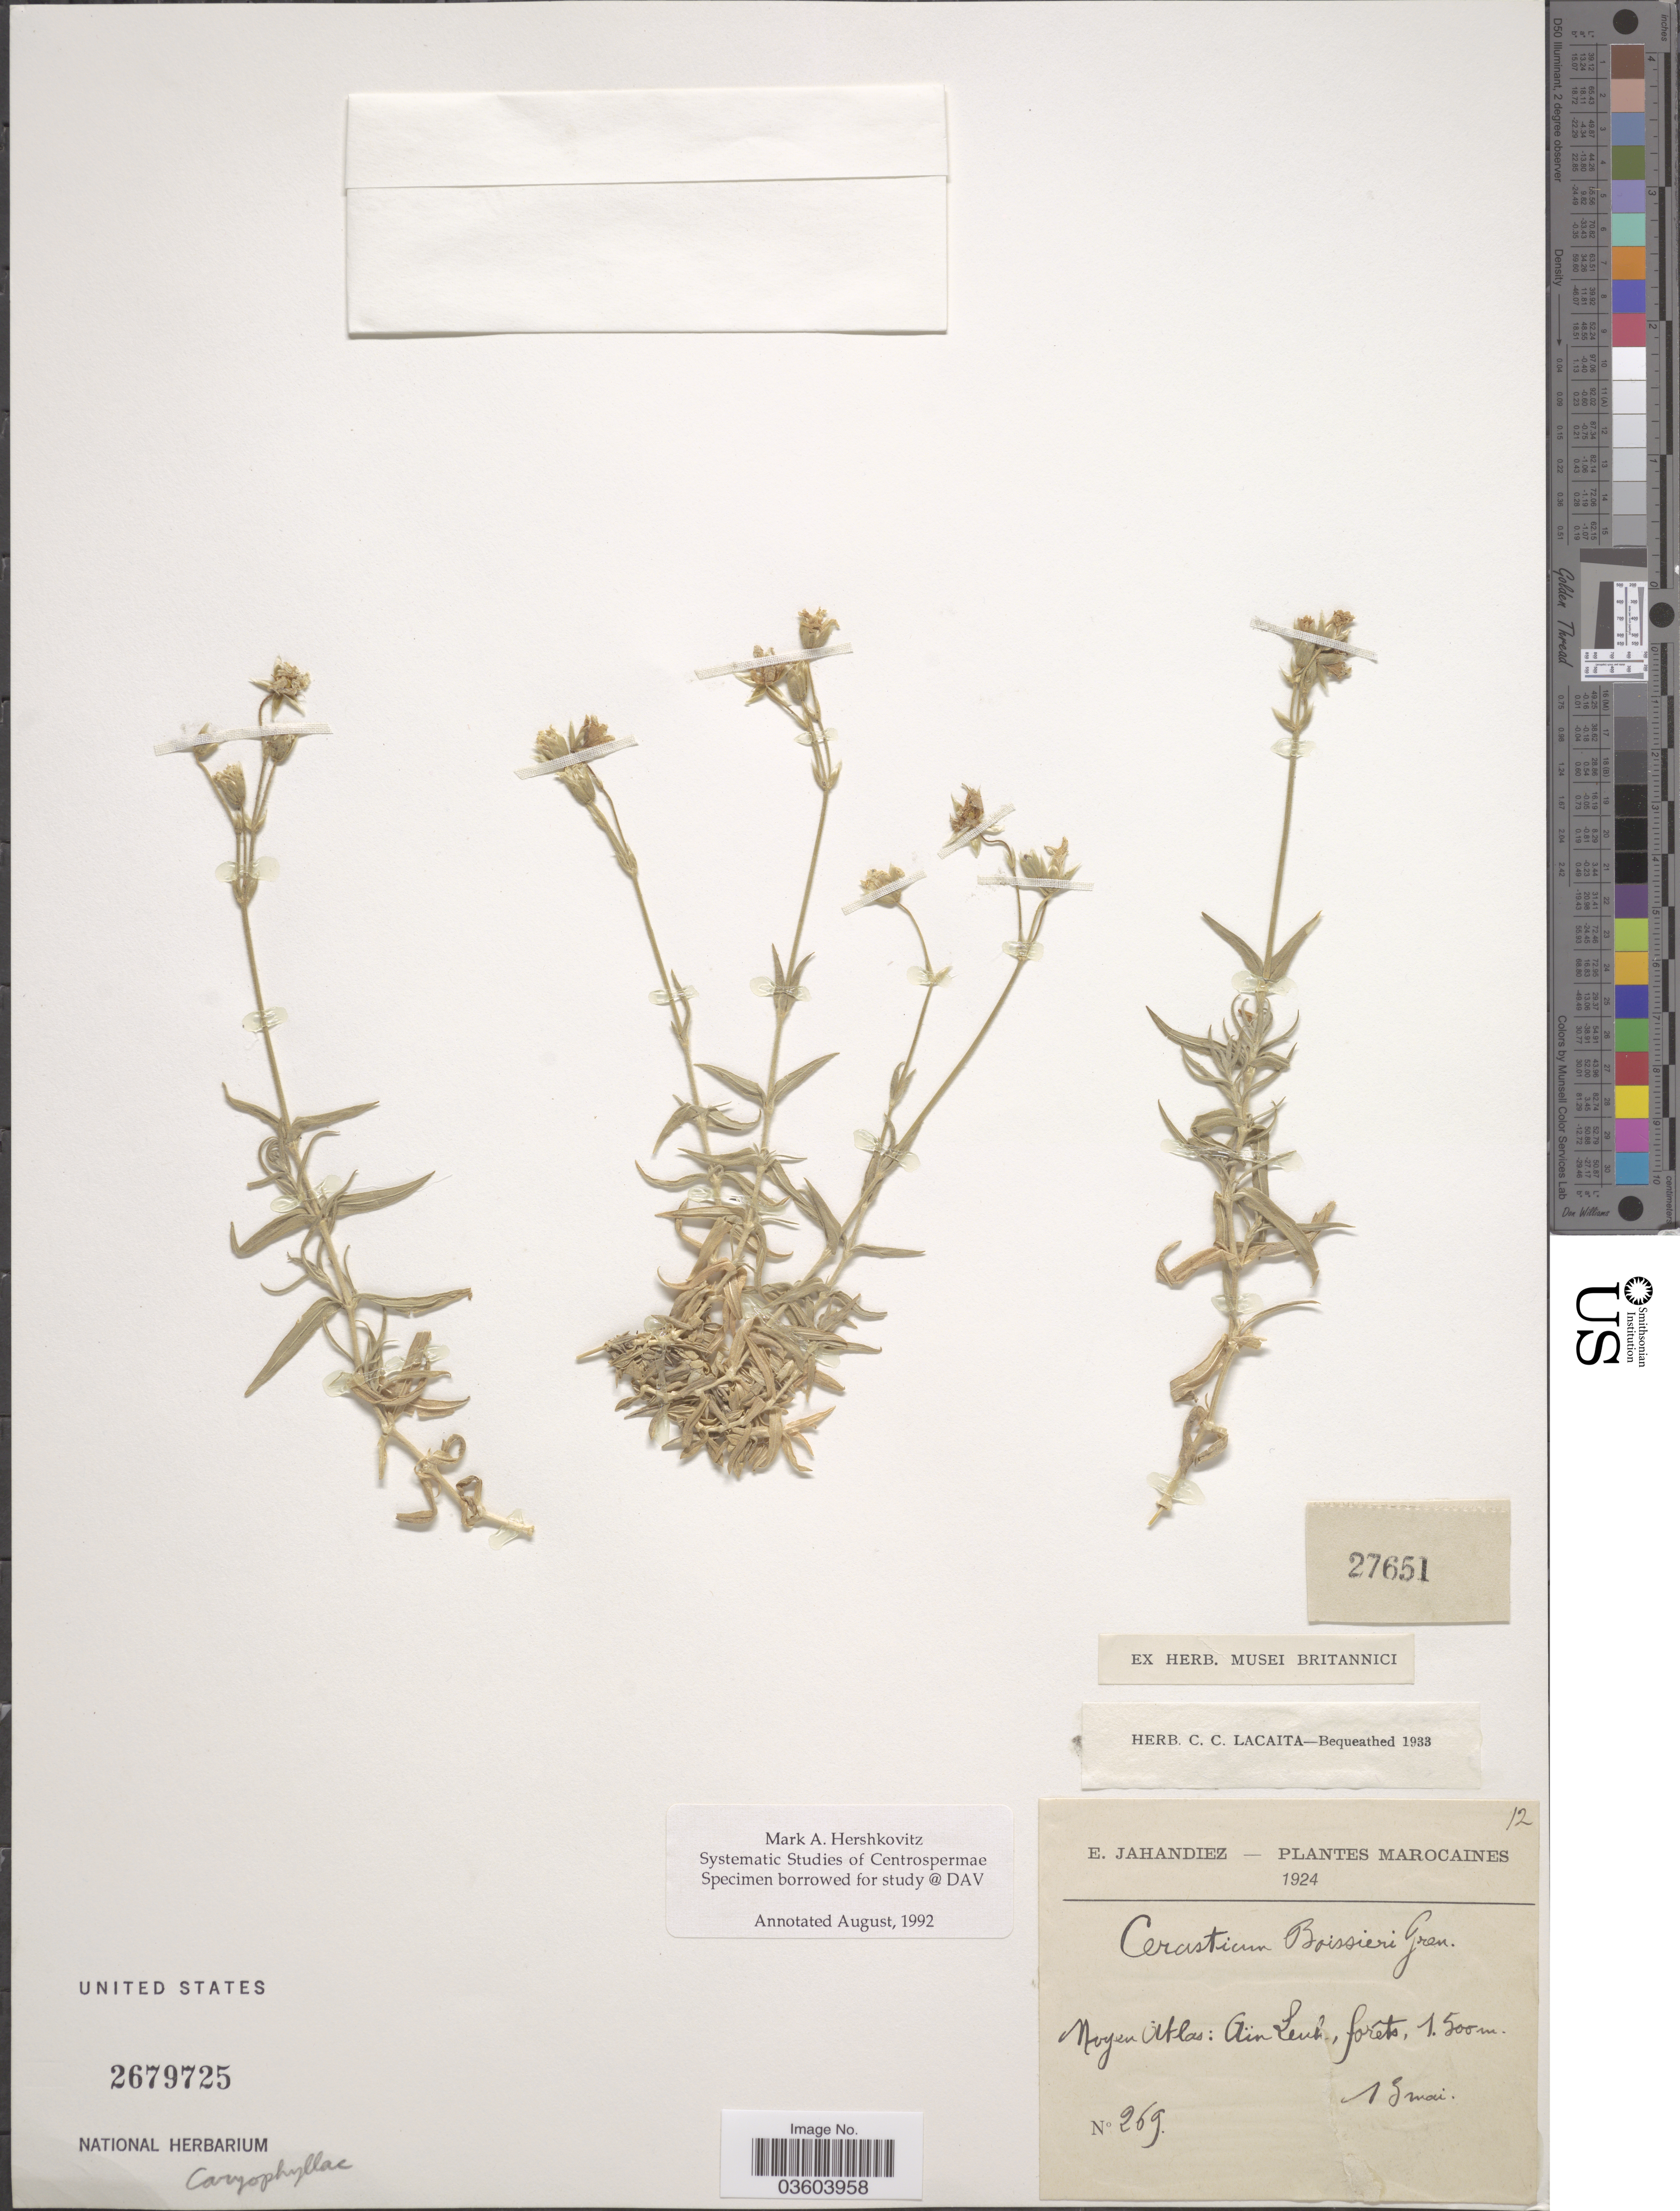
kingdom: Plantae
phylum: Tracheophyta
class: Magnoliopsida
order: Caryophyllales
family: Caryophyllaceae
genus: Cerastium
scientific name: Cerastium boissieri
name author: Gren.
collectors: É. Jahandiez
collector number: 269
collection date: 1924-05-13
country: Morocco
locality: Marocaines. Moyen Atlas: Aïn Leuh, forêts.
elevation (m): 1500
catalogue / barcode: US 2679725